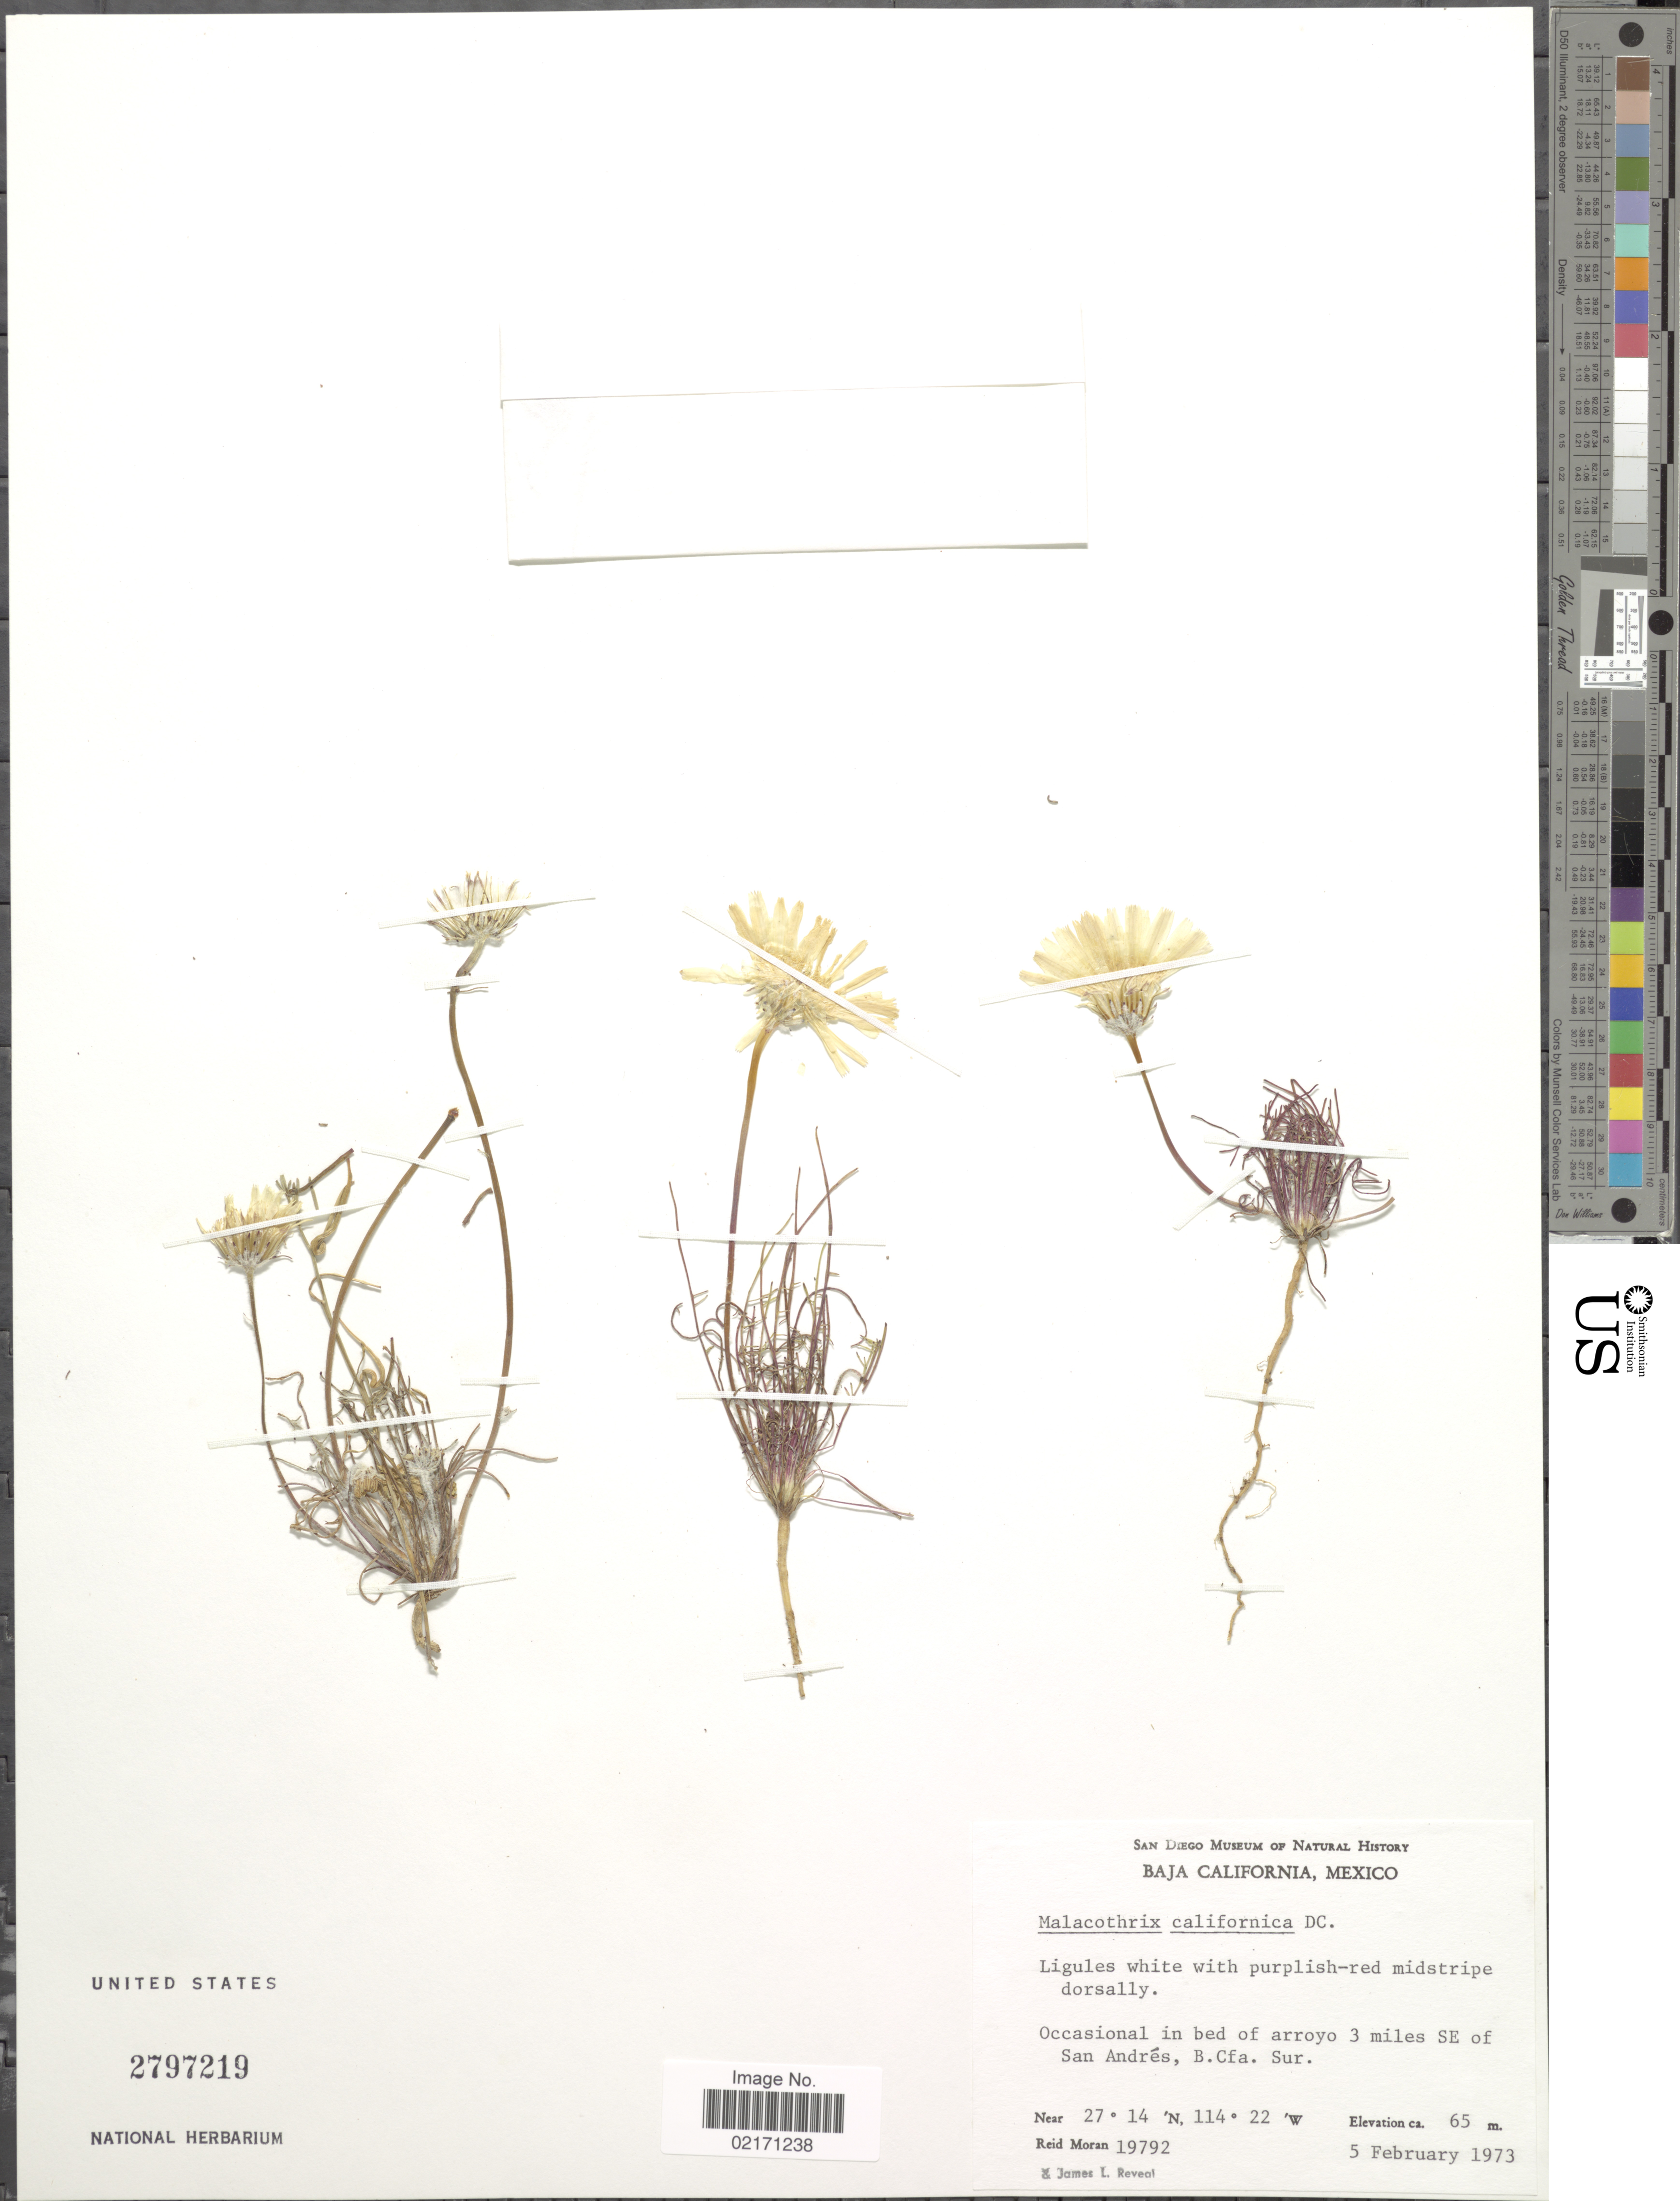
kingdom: Plantae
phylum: Tracheophyta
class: Magnoliopsida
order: Asterales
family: Asteraceae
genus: Malacothrix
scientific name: Malacothrix californica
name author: DC.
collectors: R. V. Moran & J. L. Reveal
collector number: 19792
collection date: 1973-02-05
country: Mexico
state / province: Baja California Sur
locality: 3 miles SE of San Andres, B.Cfa. Sur. Baja California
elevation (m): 65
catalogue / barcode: US 2797219